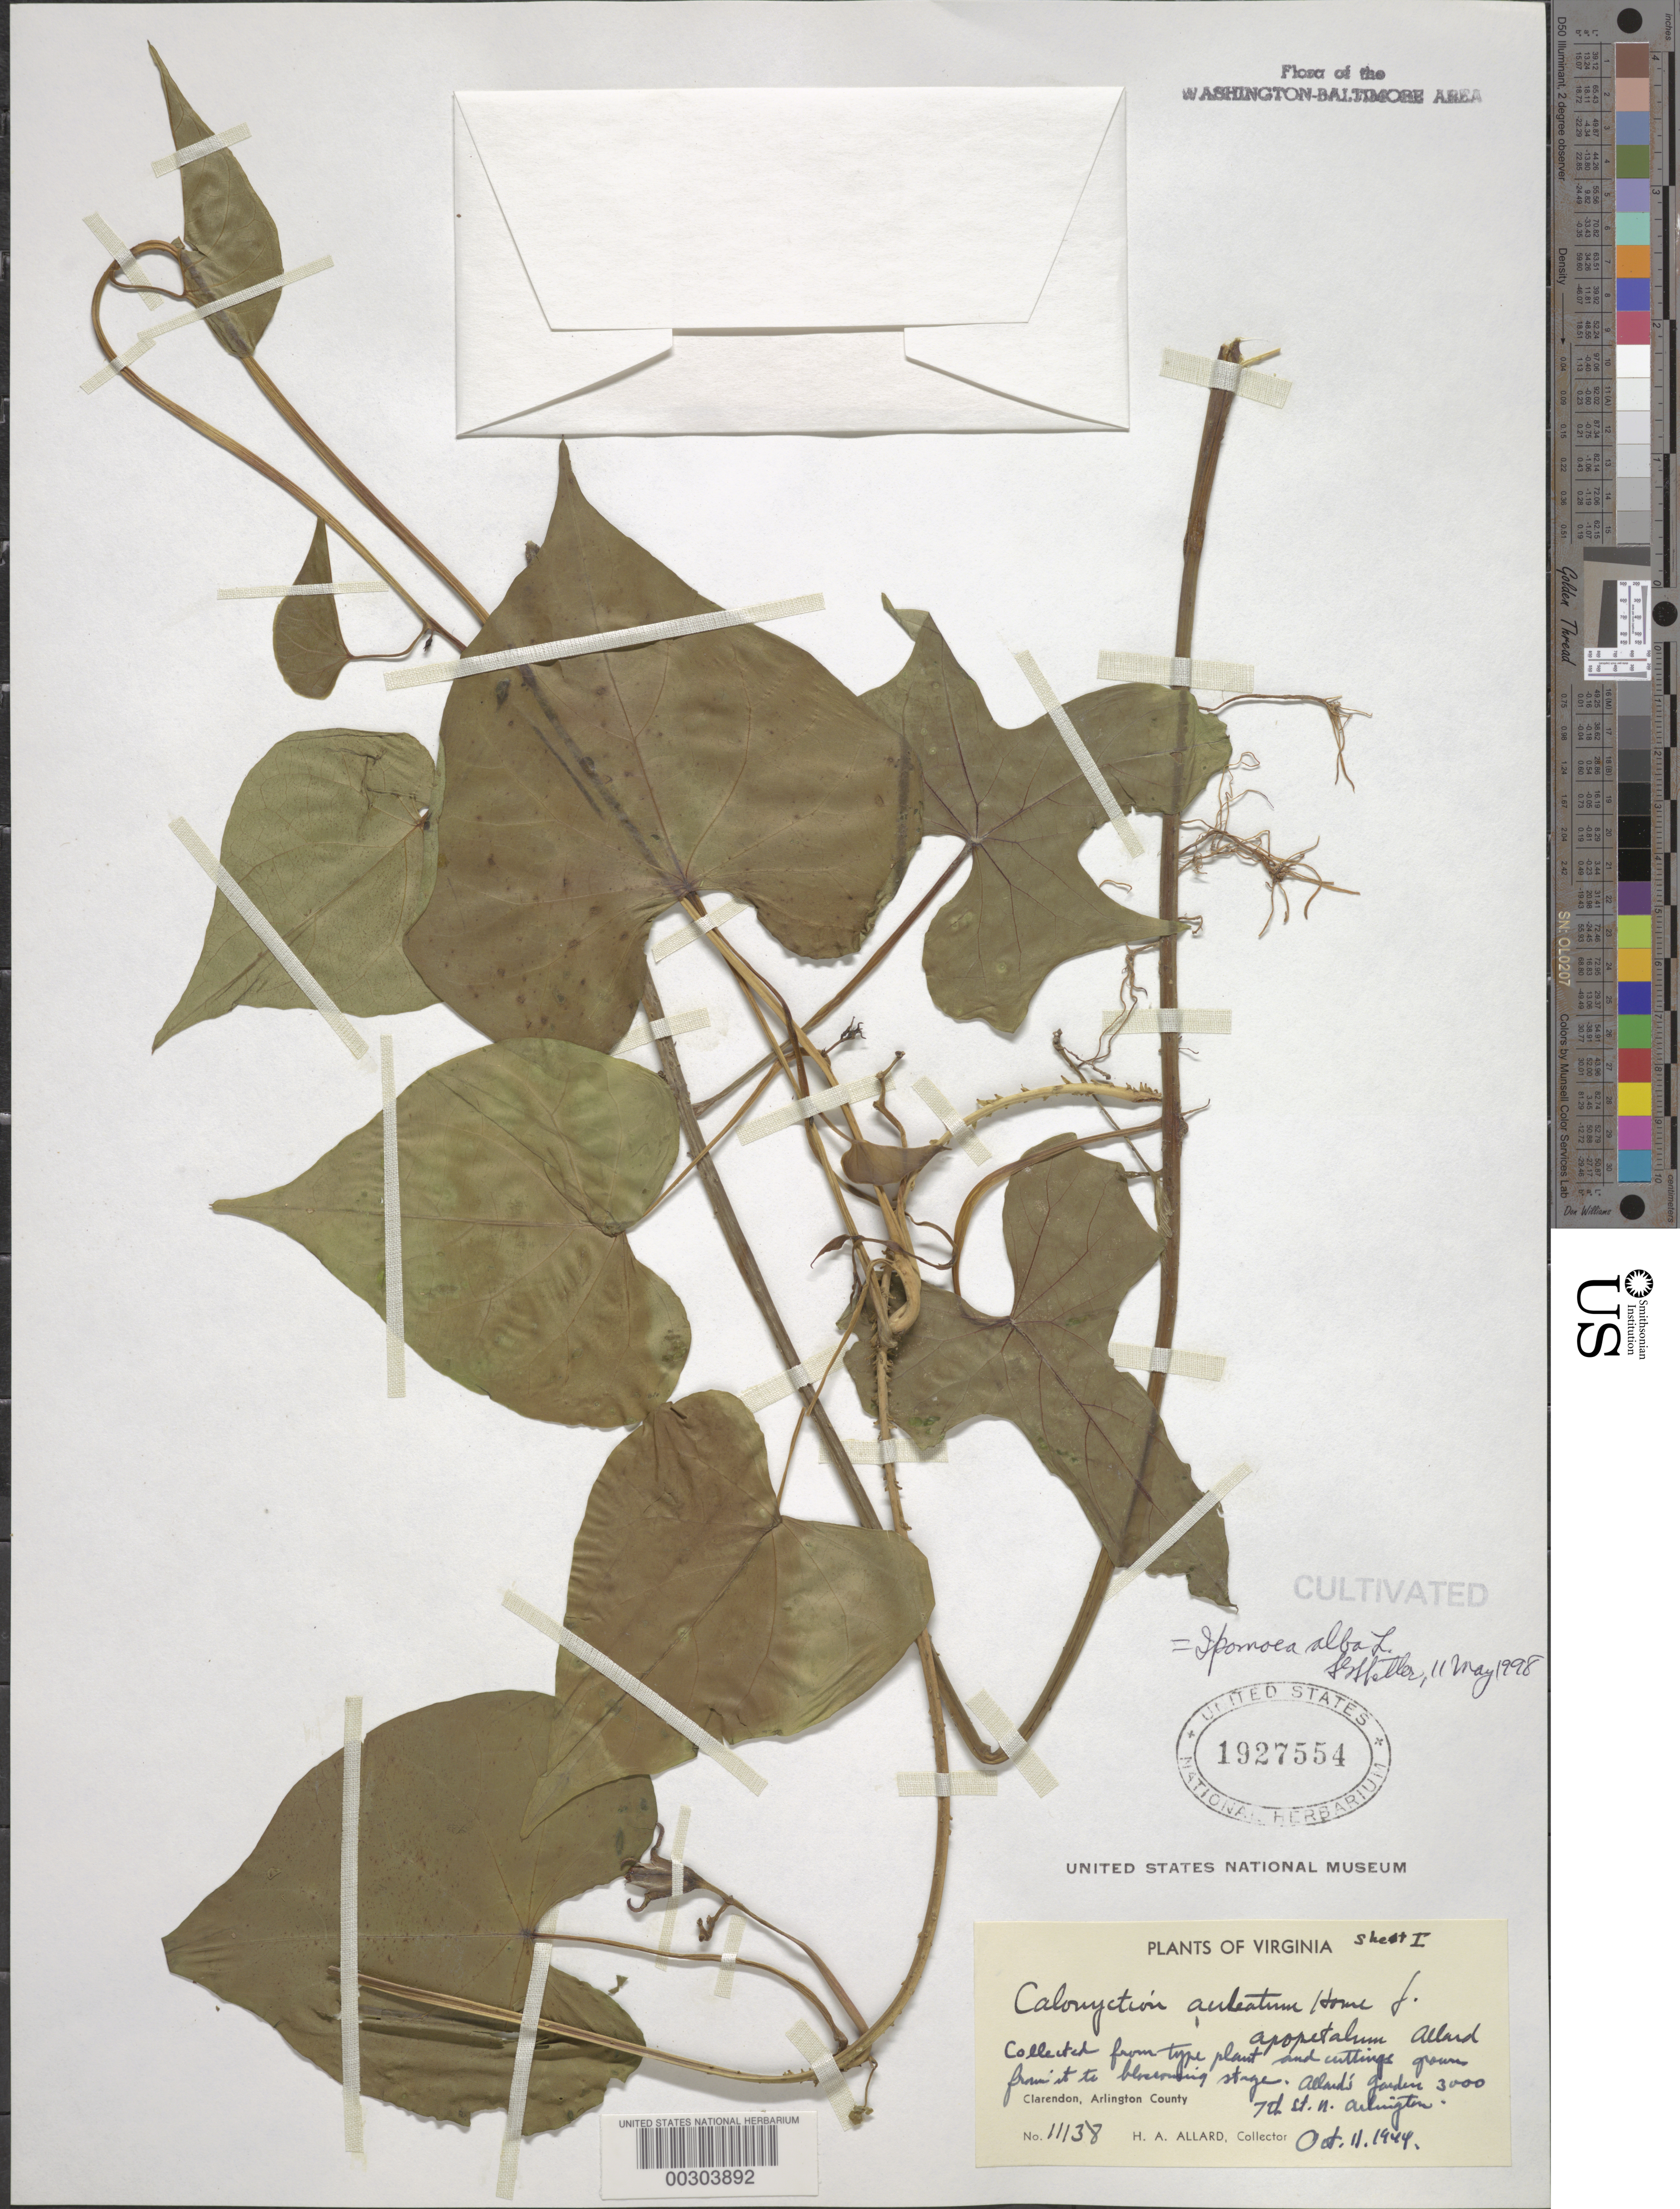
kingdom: Plantae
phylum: Tracheophyta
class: Magnoliopsida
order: Solanales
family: Convolvulaceae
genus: Ipomoea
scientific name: Ipomoea alba L.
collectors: H. A. Allard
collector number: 11138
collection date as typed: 11 Oct 1944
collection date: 1944-10-11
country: United States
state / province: Virginia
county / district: Arlington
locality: Clarendon, 3000 7th St N, H.A. Allard's garden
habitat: Garden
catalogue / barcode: US 1927554